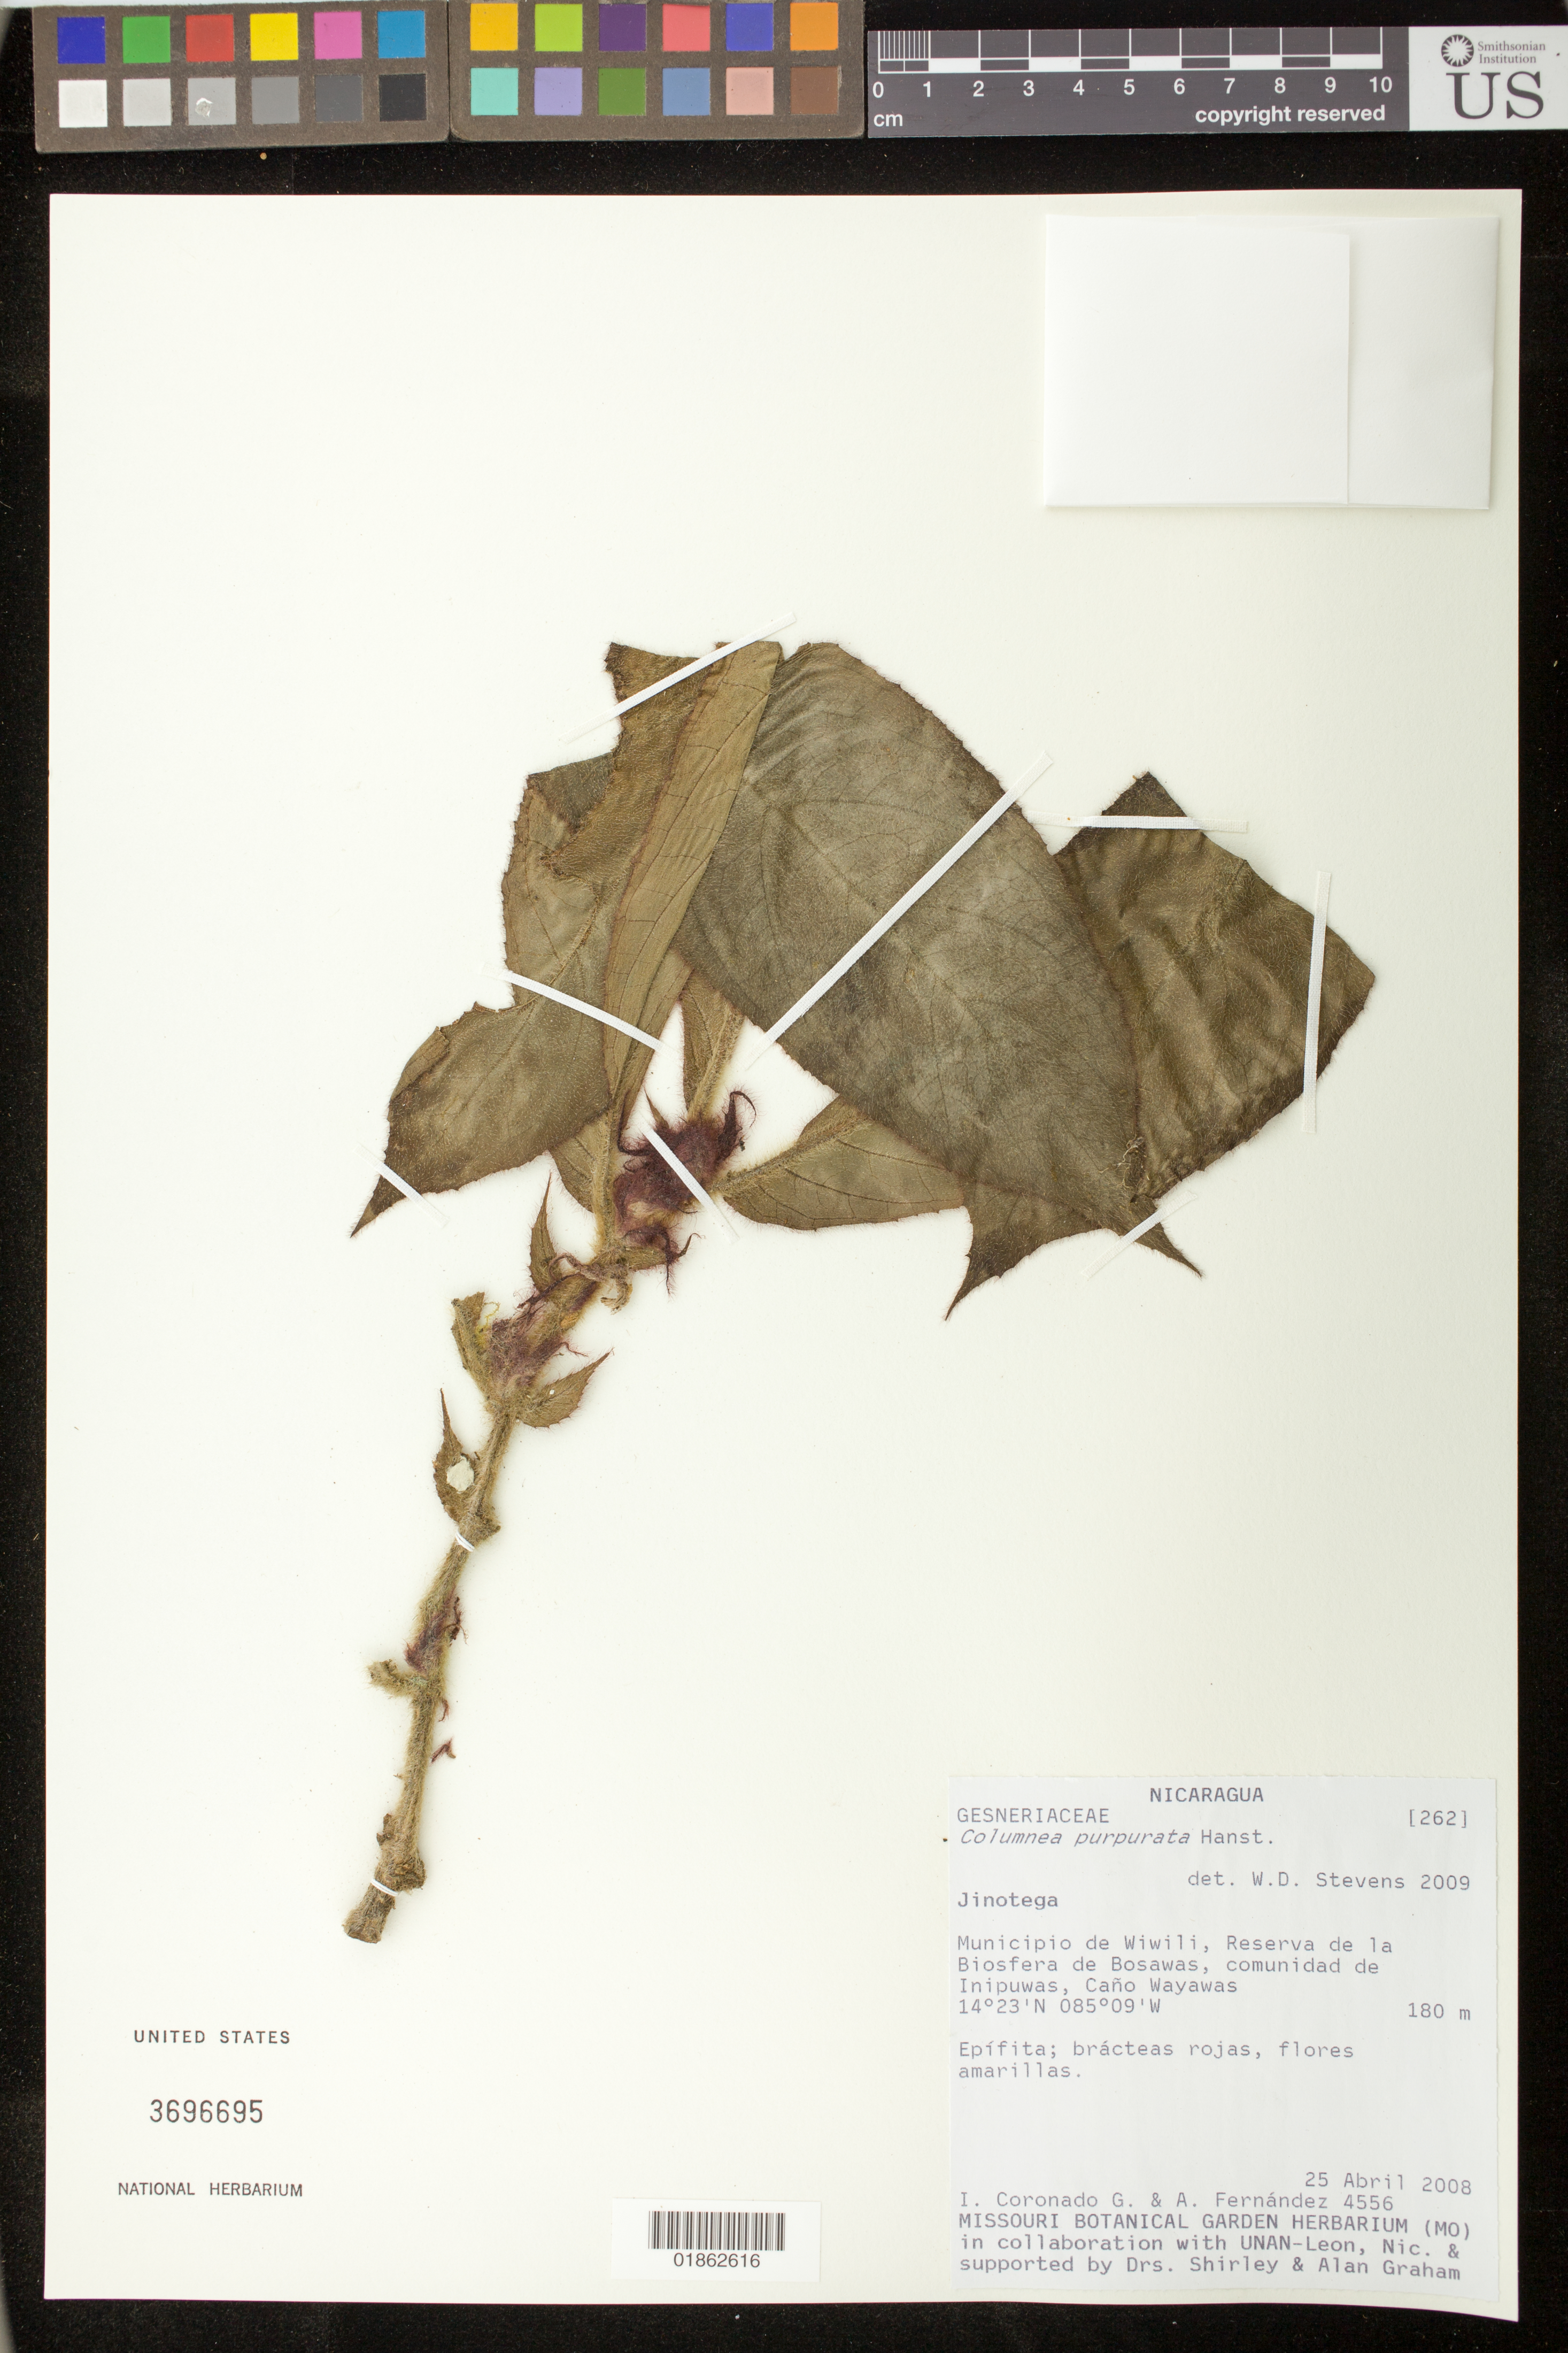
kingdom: Plantae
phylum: Tracheophyta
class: Magnoliopsida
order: Lamiales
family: Gesneriaceae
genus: Columnea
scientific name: Columnea purpurata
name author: Hanst.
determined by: Stevens, W. Douglas, Missouri Botanical Garden (MO)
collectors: I. Coronado & A. Fernández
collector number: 4556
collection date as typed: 25 Abril 2008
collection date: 2008-04-25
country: Nicaragua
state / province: Jinotega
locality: Municipio de Wiwili, Reserva de la Biosfera de Bosawas, comunidad de Inipuwas, Caño Wayawas.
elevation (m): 180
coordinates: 14 23 N, 085 09 W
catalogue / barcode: US 3696695